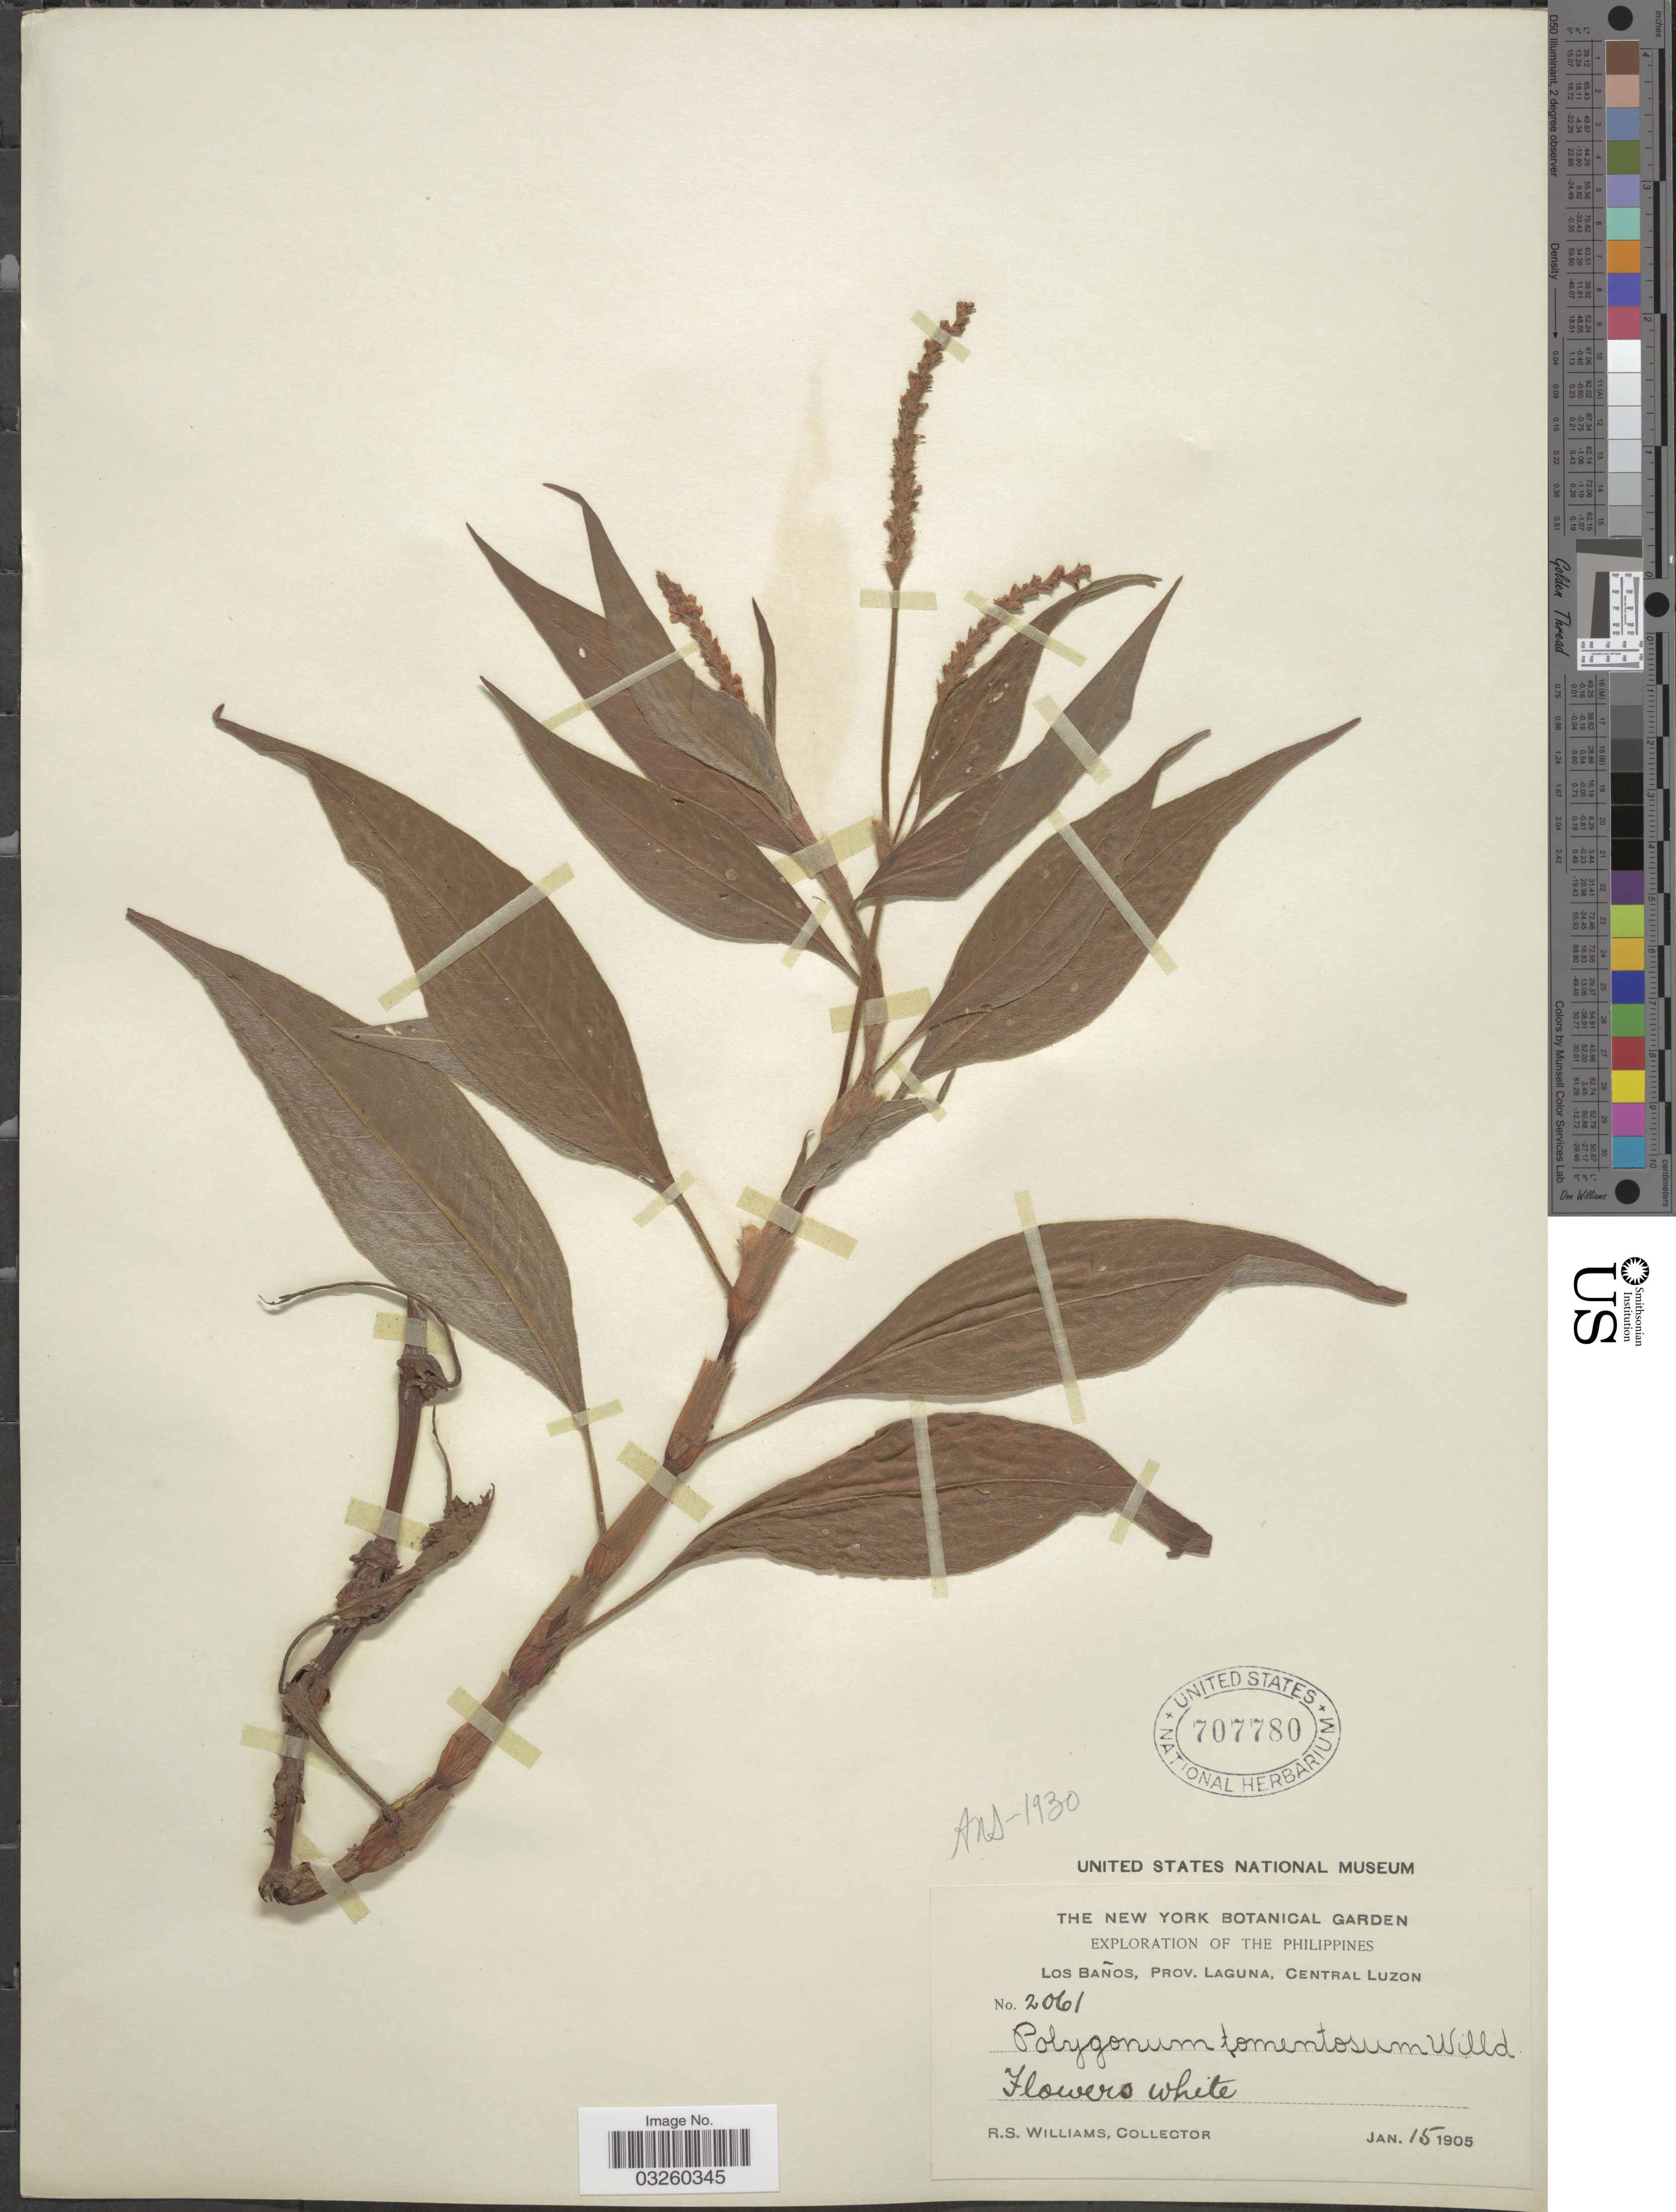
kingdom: Plantae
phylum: Tracheophyta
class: Magnoliopsida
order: Caryophyllales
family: Polygonaceae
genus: Polygonum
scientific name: Polygonum tomentosum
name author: Willd.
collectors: R. S. Williams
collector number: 2061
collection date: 1905-01-15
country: Philippines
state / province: Central Luzon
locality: Los Baños, Prov. Laguna, Central Luzon.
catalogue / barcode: US 707780